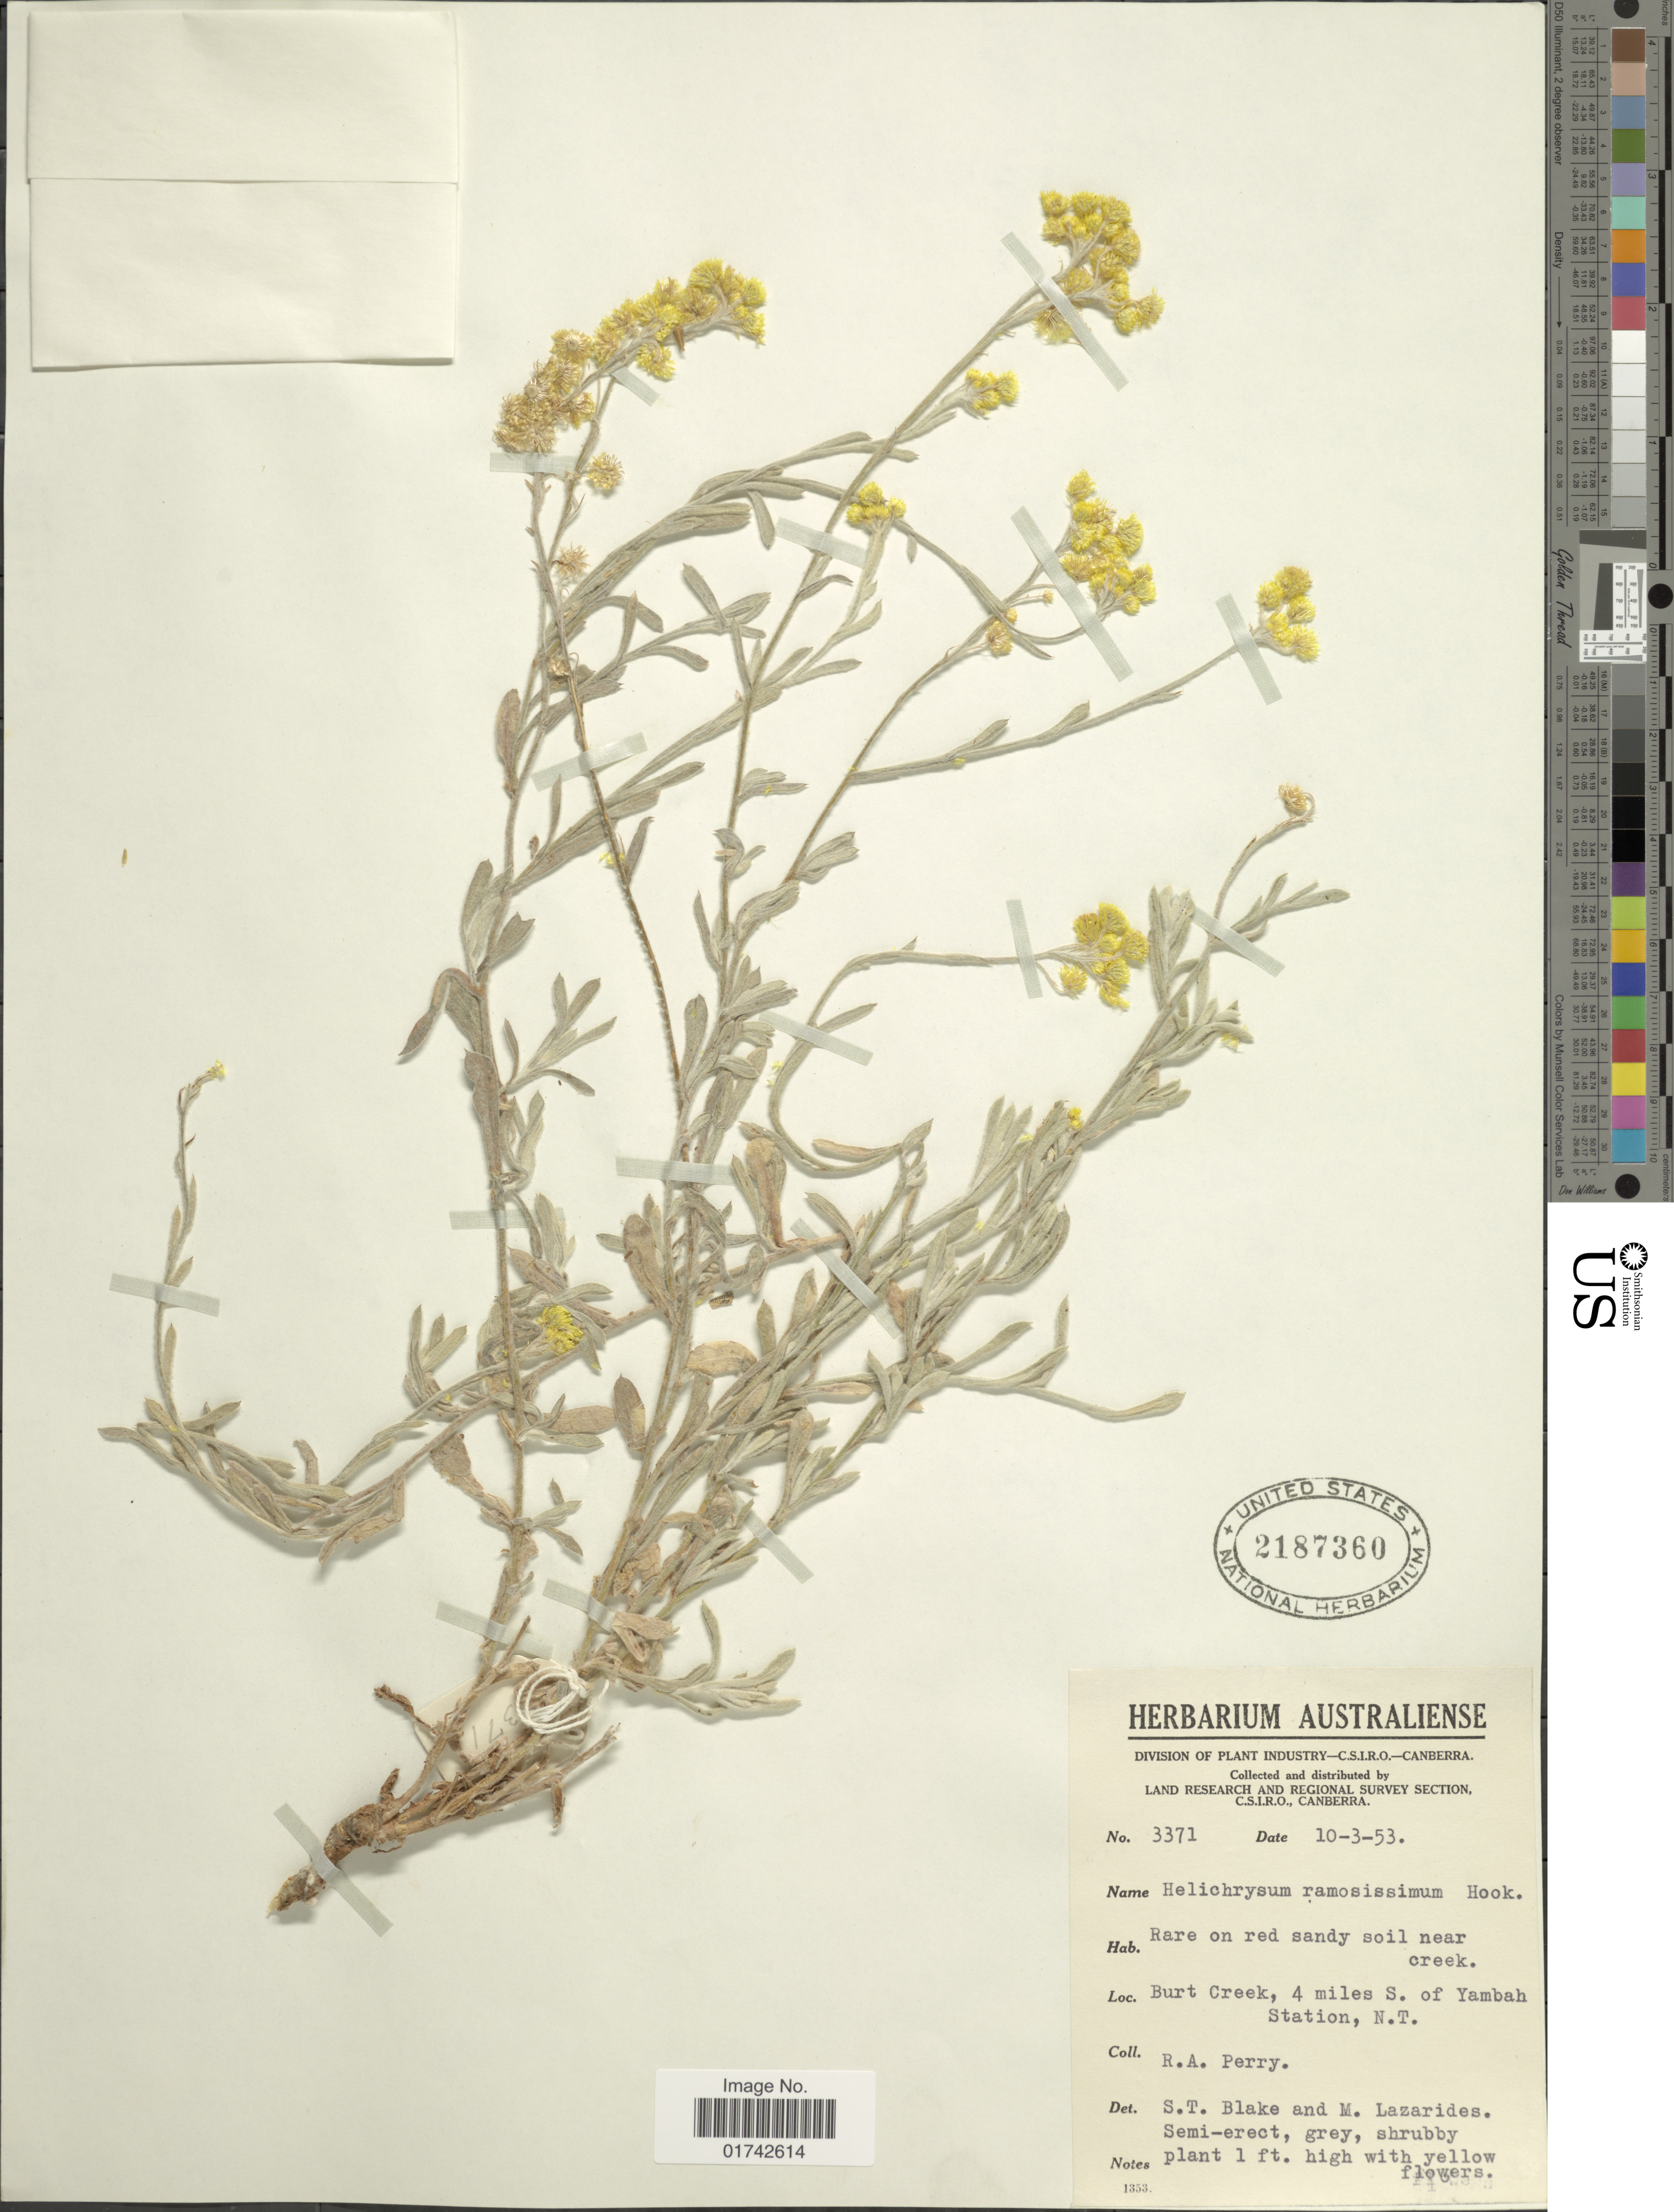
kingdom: Plantae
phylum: Tracheophyta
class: Magnoliopsida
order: Asterales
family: Asteraceae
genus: Helichrysum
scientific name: Helichrysum ramosissimum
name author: Hook.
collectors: Perry, R. A.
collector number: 3371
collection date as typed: Transcribed d/m/y: 10/3/53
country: Australia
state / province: Northern Territory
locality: Burt Creek, a miles S. of Yambah Station. N.T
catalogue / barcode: US 2187360